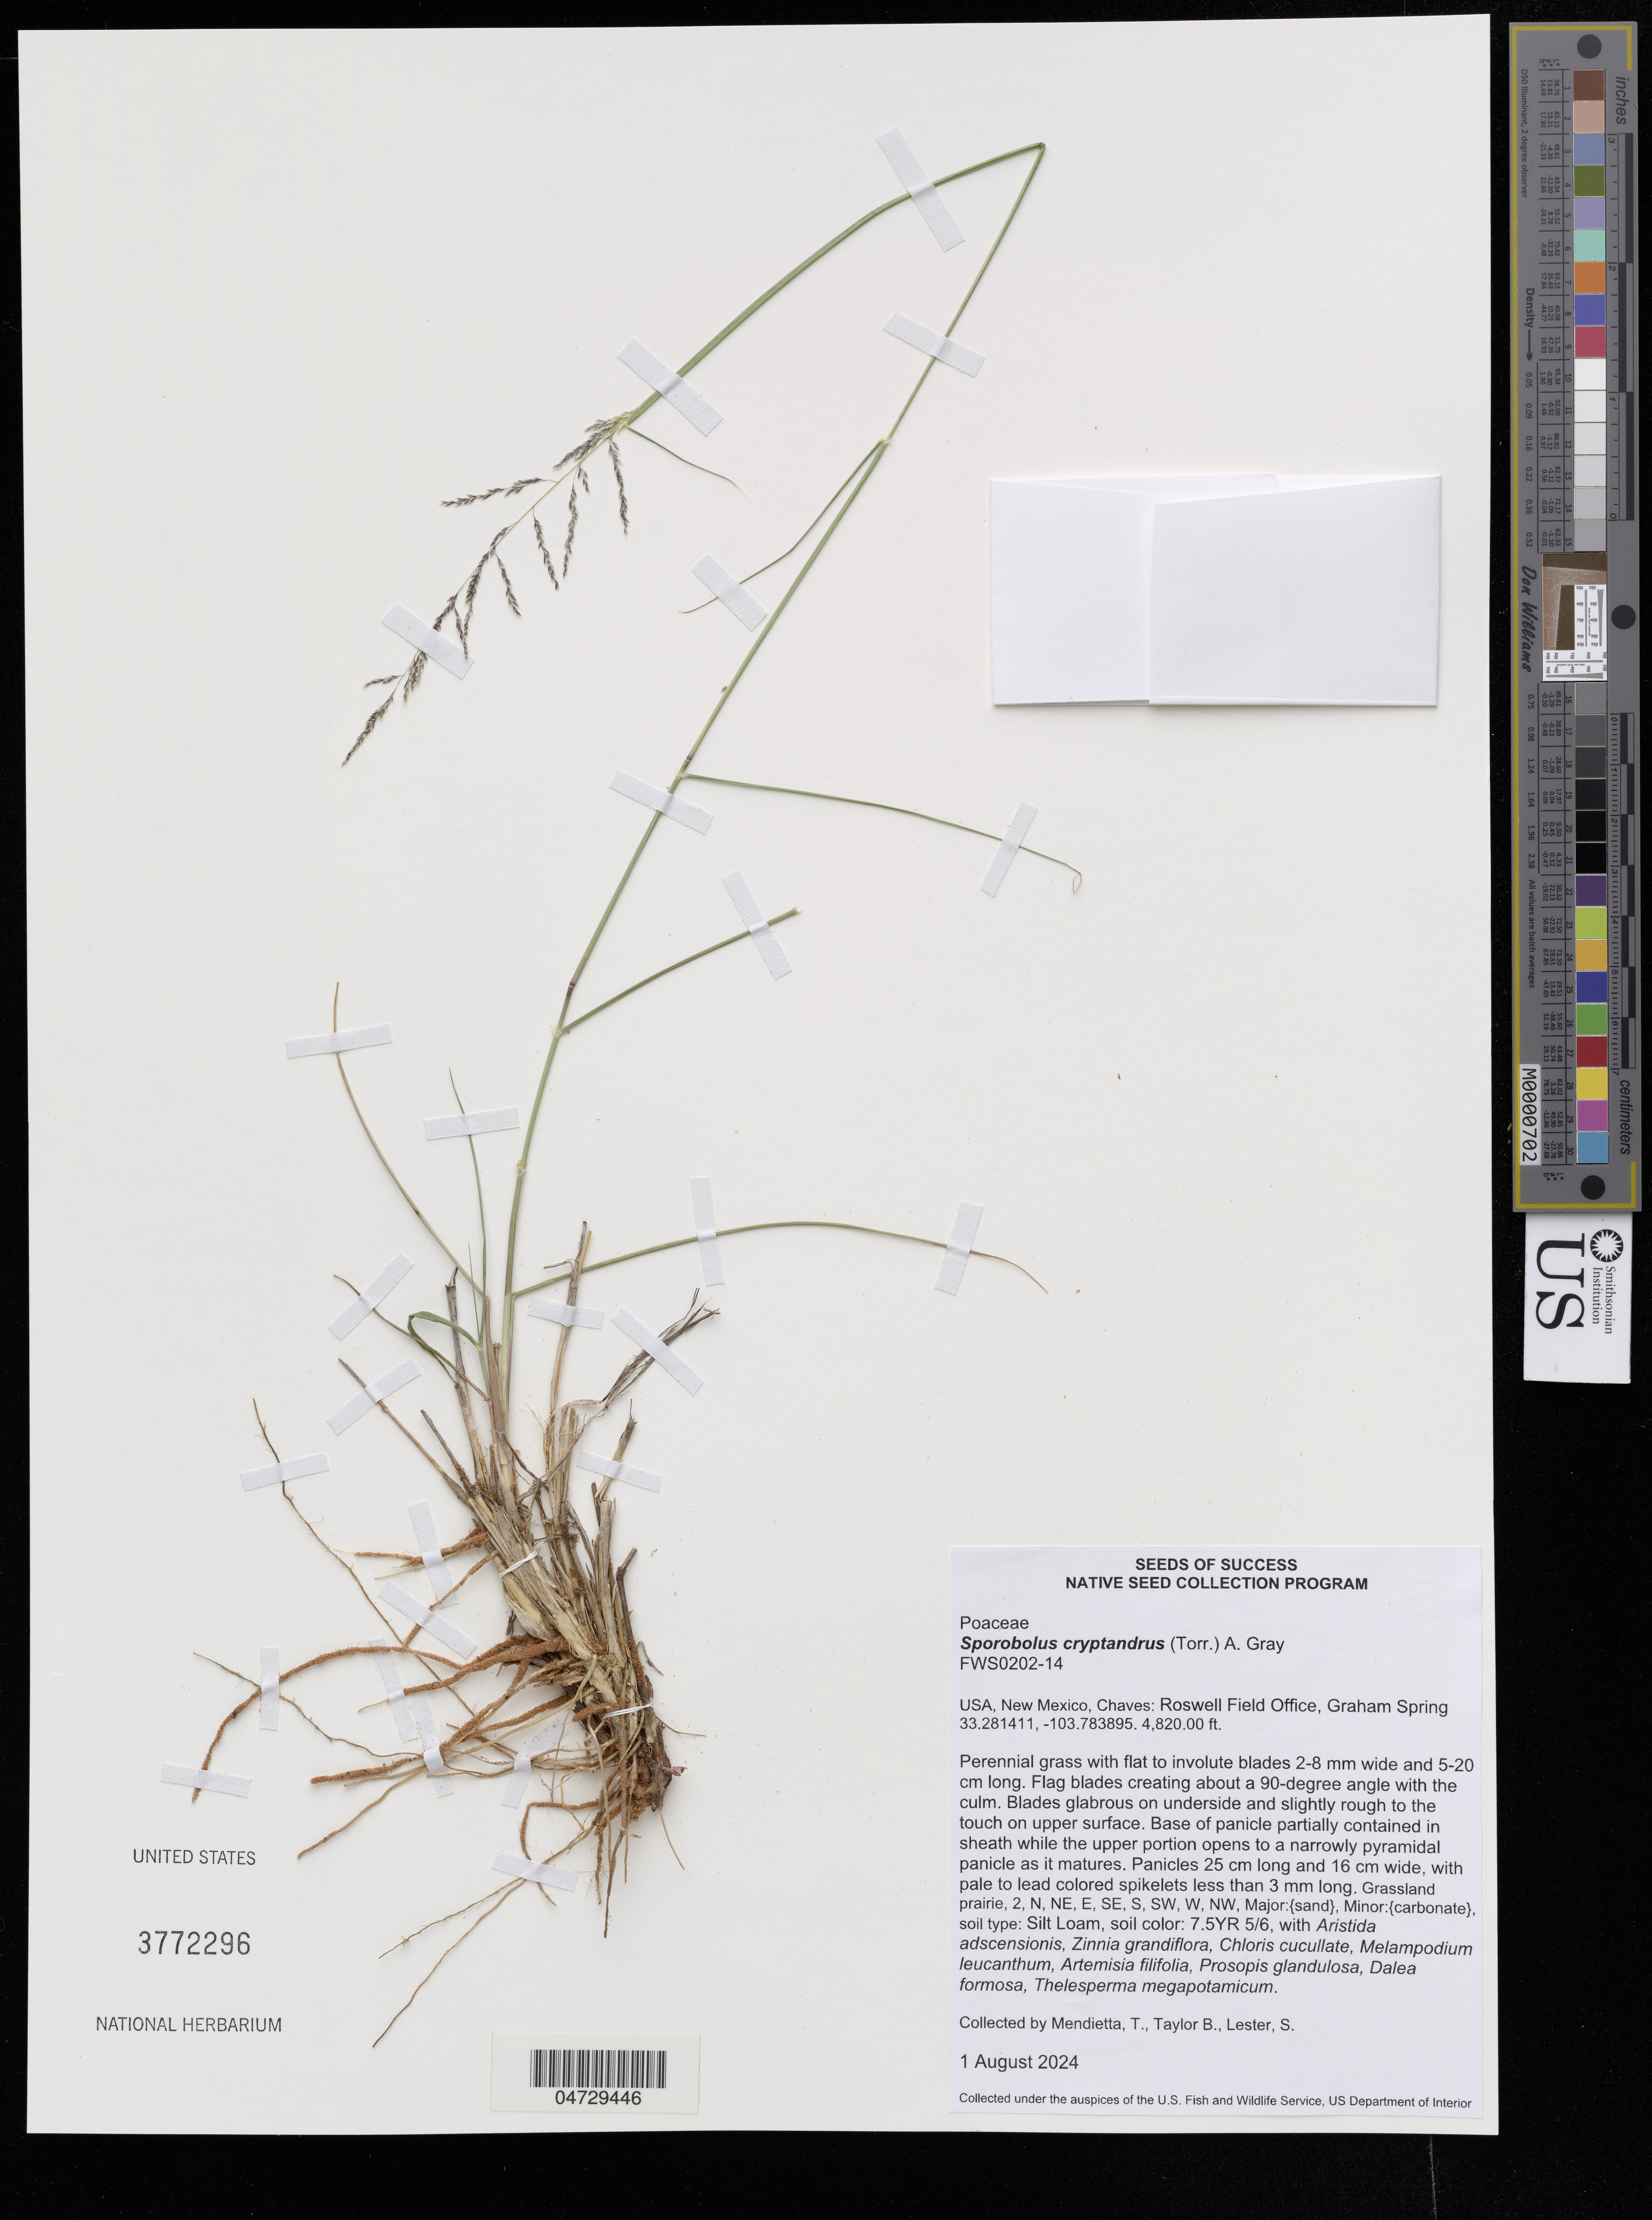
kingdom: Plantae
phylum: Tracheophyta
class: Liliopsida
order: Poales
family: Poaceae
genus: Sporobolus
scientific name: Sporobolus cryptandrus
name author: (Torr.) A. Gray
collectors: T. Mendietta, B. Taylor & S. Lester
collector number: FWS0202-14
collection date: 2024-08-01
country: United States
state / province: New Mexico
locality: Chaves: Roswell Field Office, Graham Spring.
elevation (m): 1469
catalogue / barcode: US 3772296